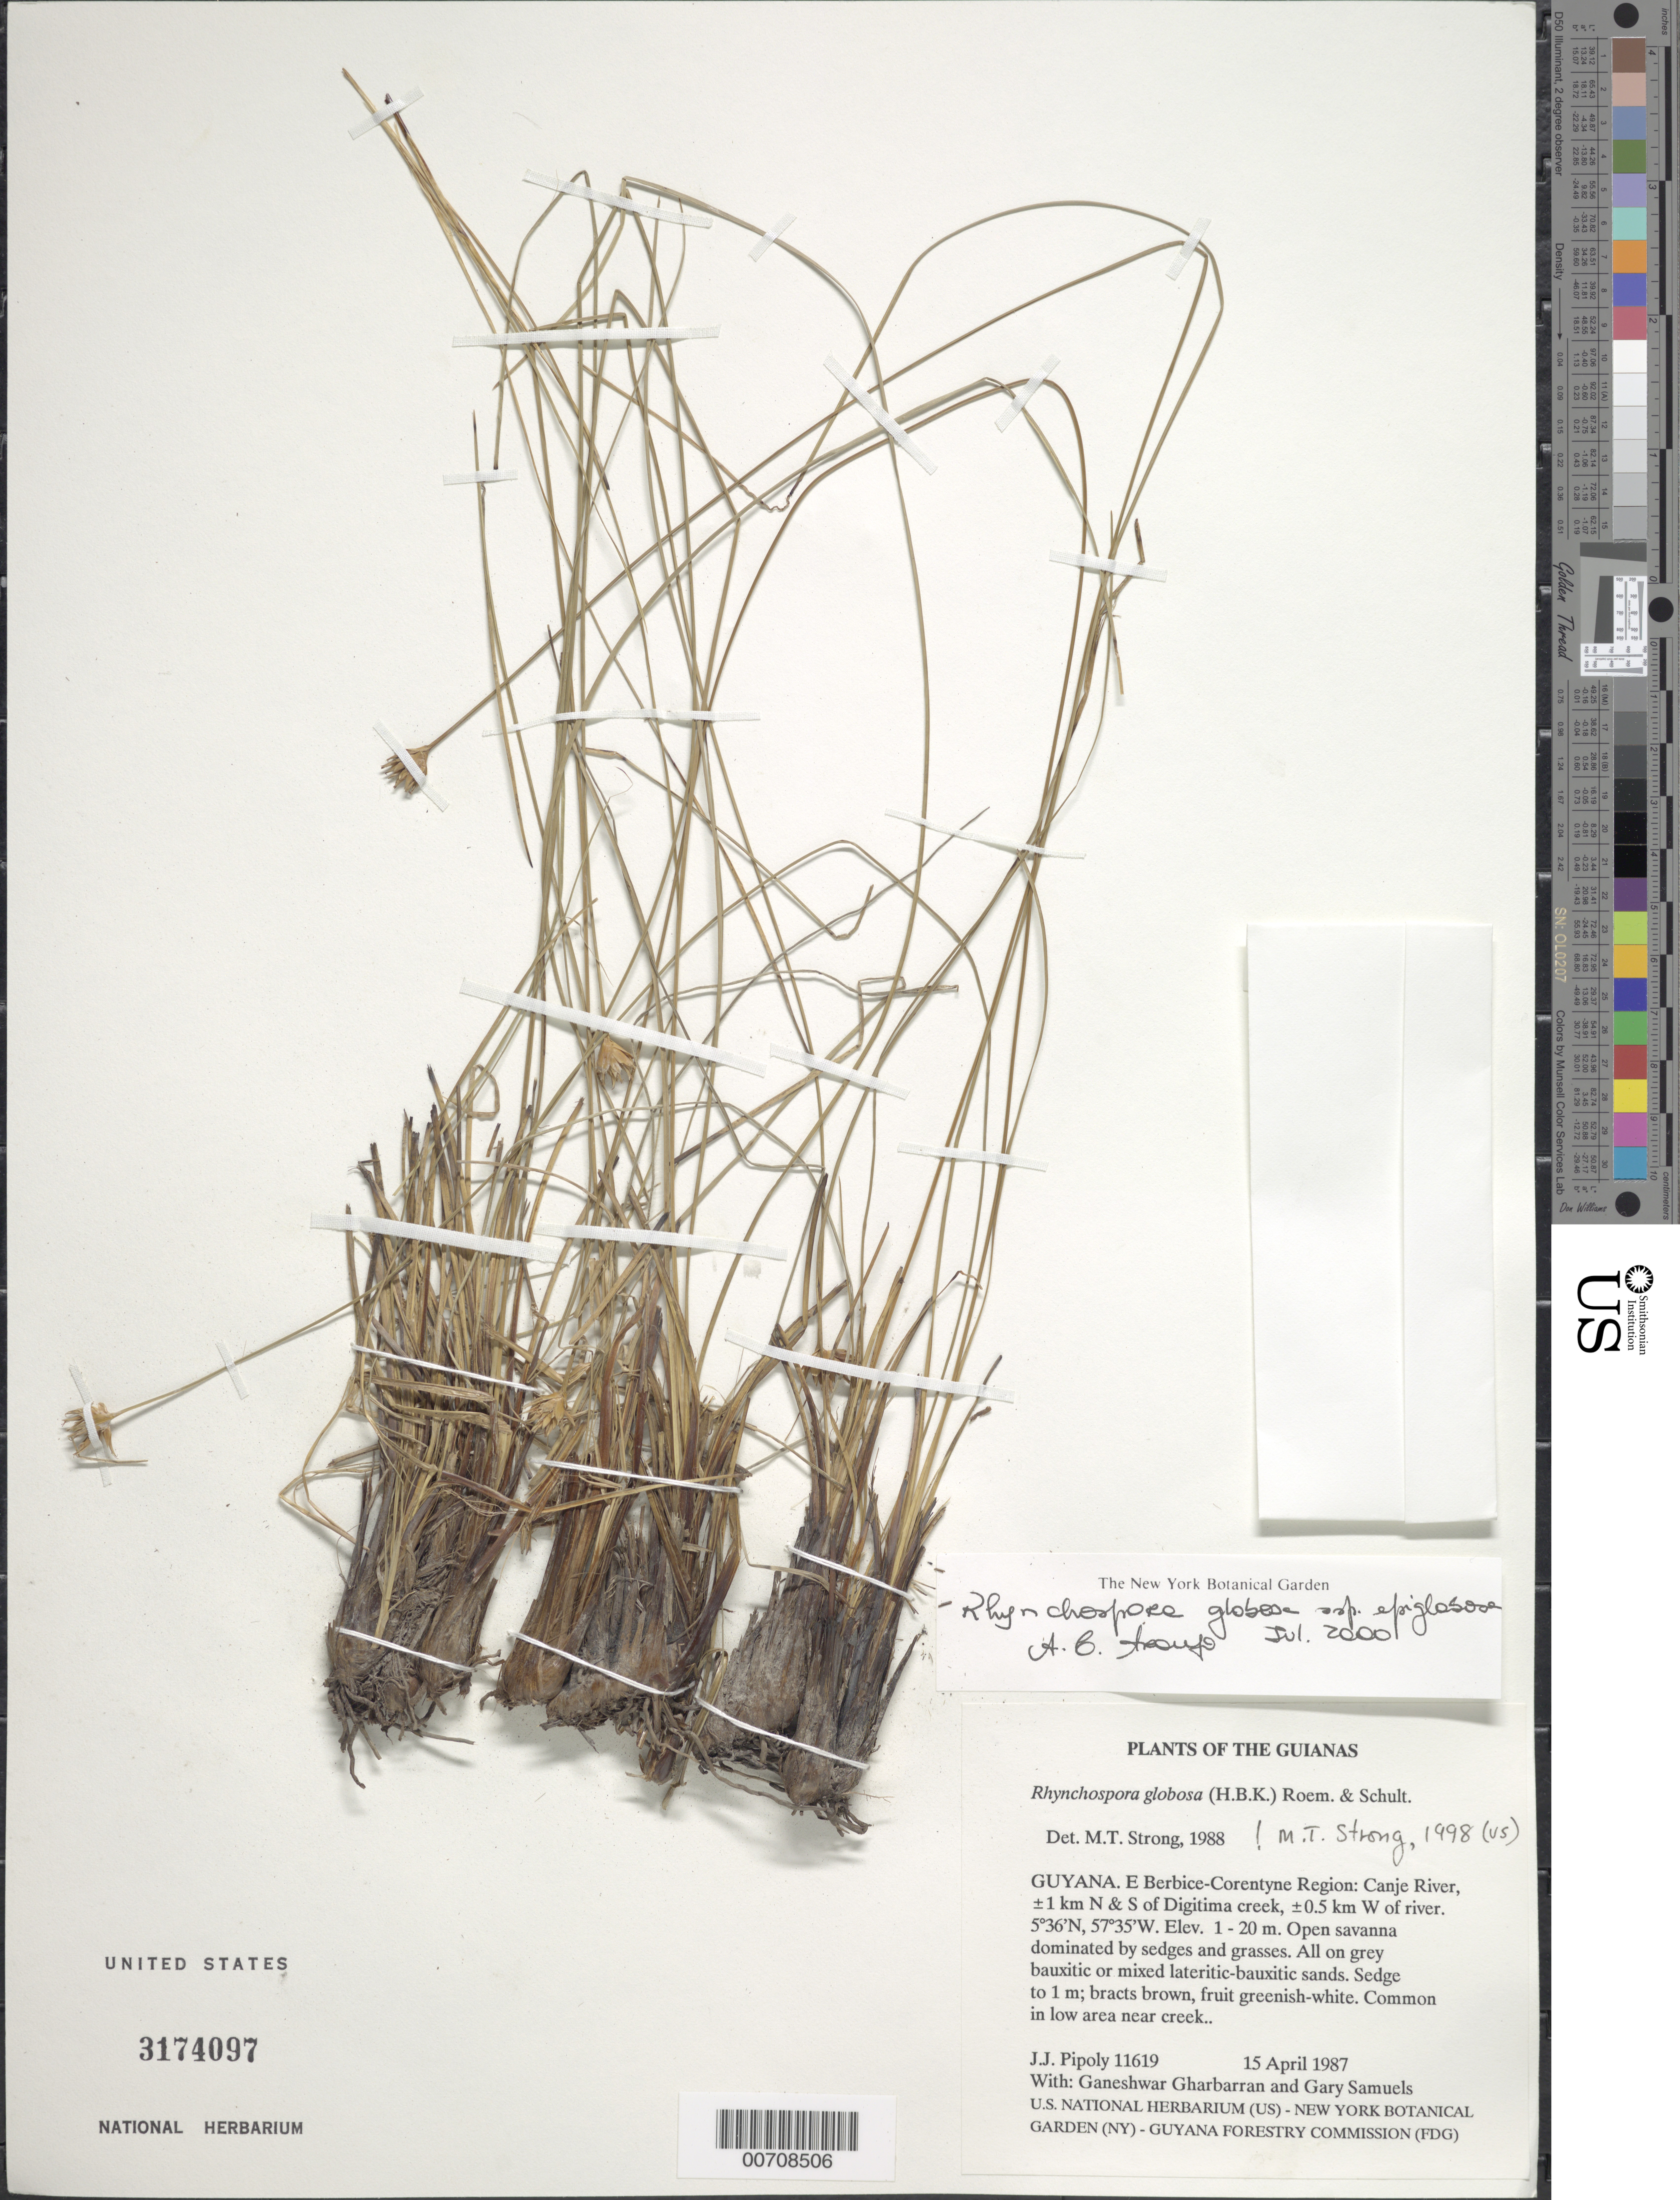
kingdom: Plantae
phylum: Tracheophyta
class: Liliopsida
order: Poales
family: Cyperaceae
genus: Rhynchospora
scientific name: Rhynchospora globosa subsp. epiglobosa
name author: (C.B. Clarke) Kük.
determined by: Araújo, A. C.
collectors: J. J. Pipoly, G. Gharbarran & G. Samuels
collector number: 11619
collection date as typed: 15 April 1987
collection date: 1987-04-15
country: Guyana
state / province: E. Berbice-Corentyne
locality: Canje River, ±1 km N & S of Digitima creek, ±0.5 km W of river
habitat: Open savanna dominated by sedges and grasses. All on grey bauxitic or mixed lateritic-bauxitic sands. Forest islands dominated by Pentaclethra, Mauritia islands, and gallery forest along creek.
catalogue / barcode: US 3174097